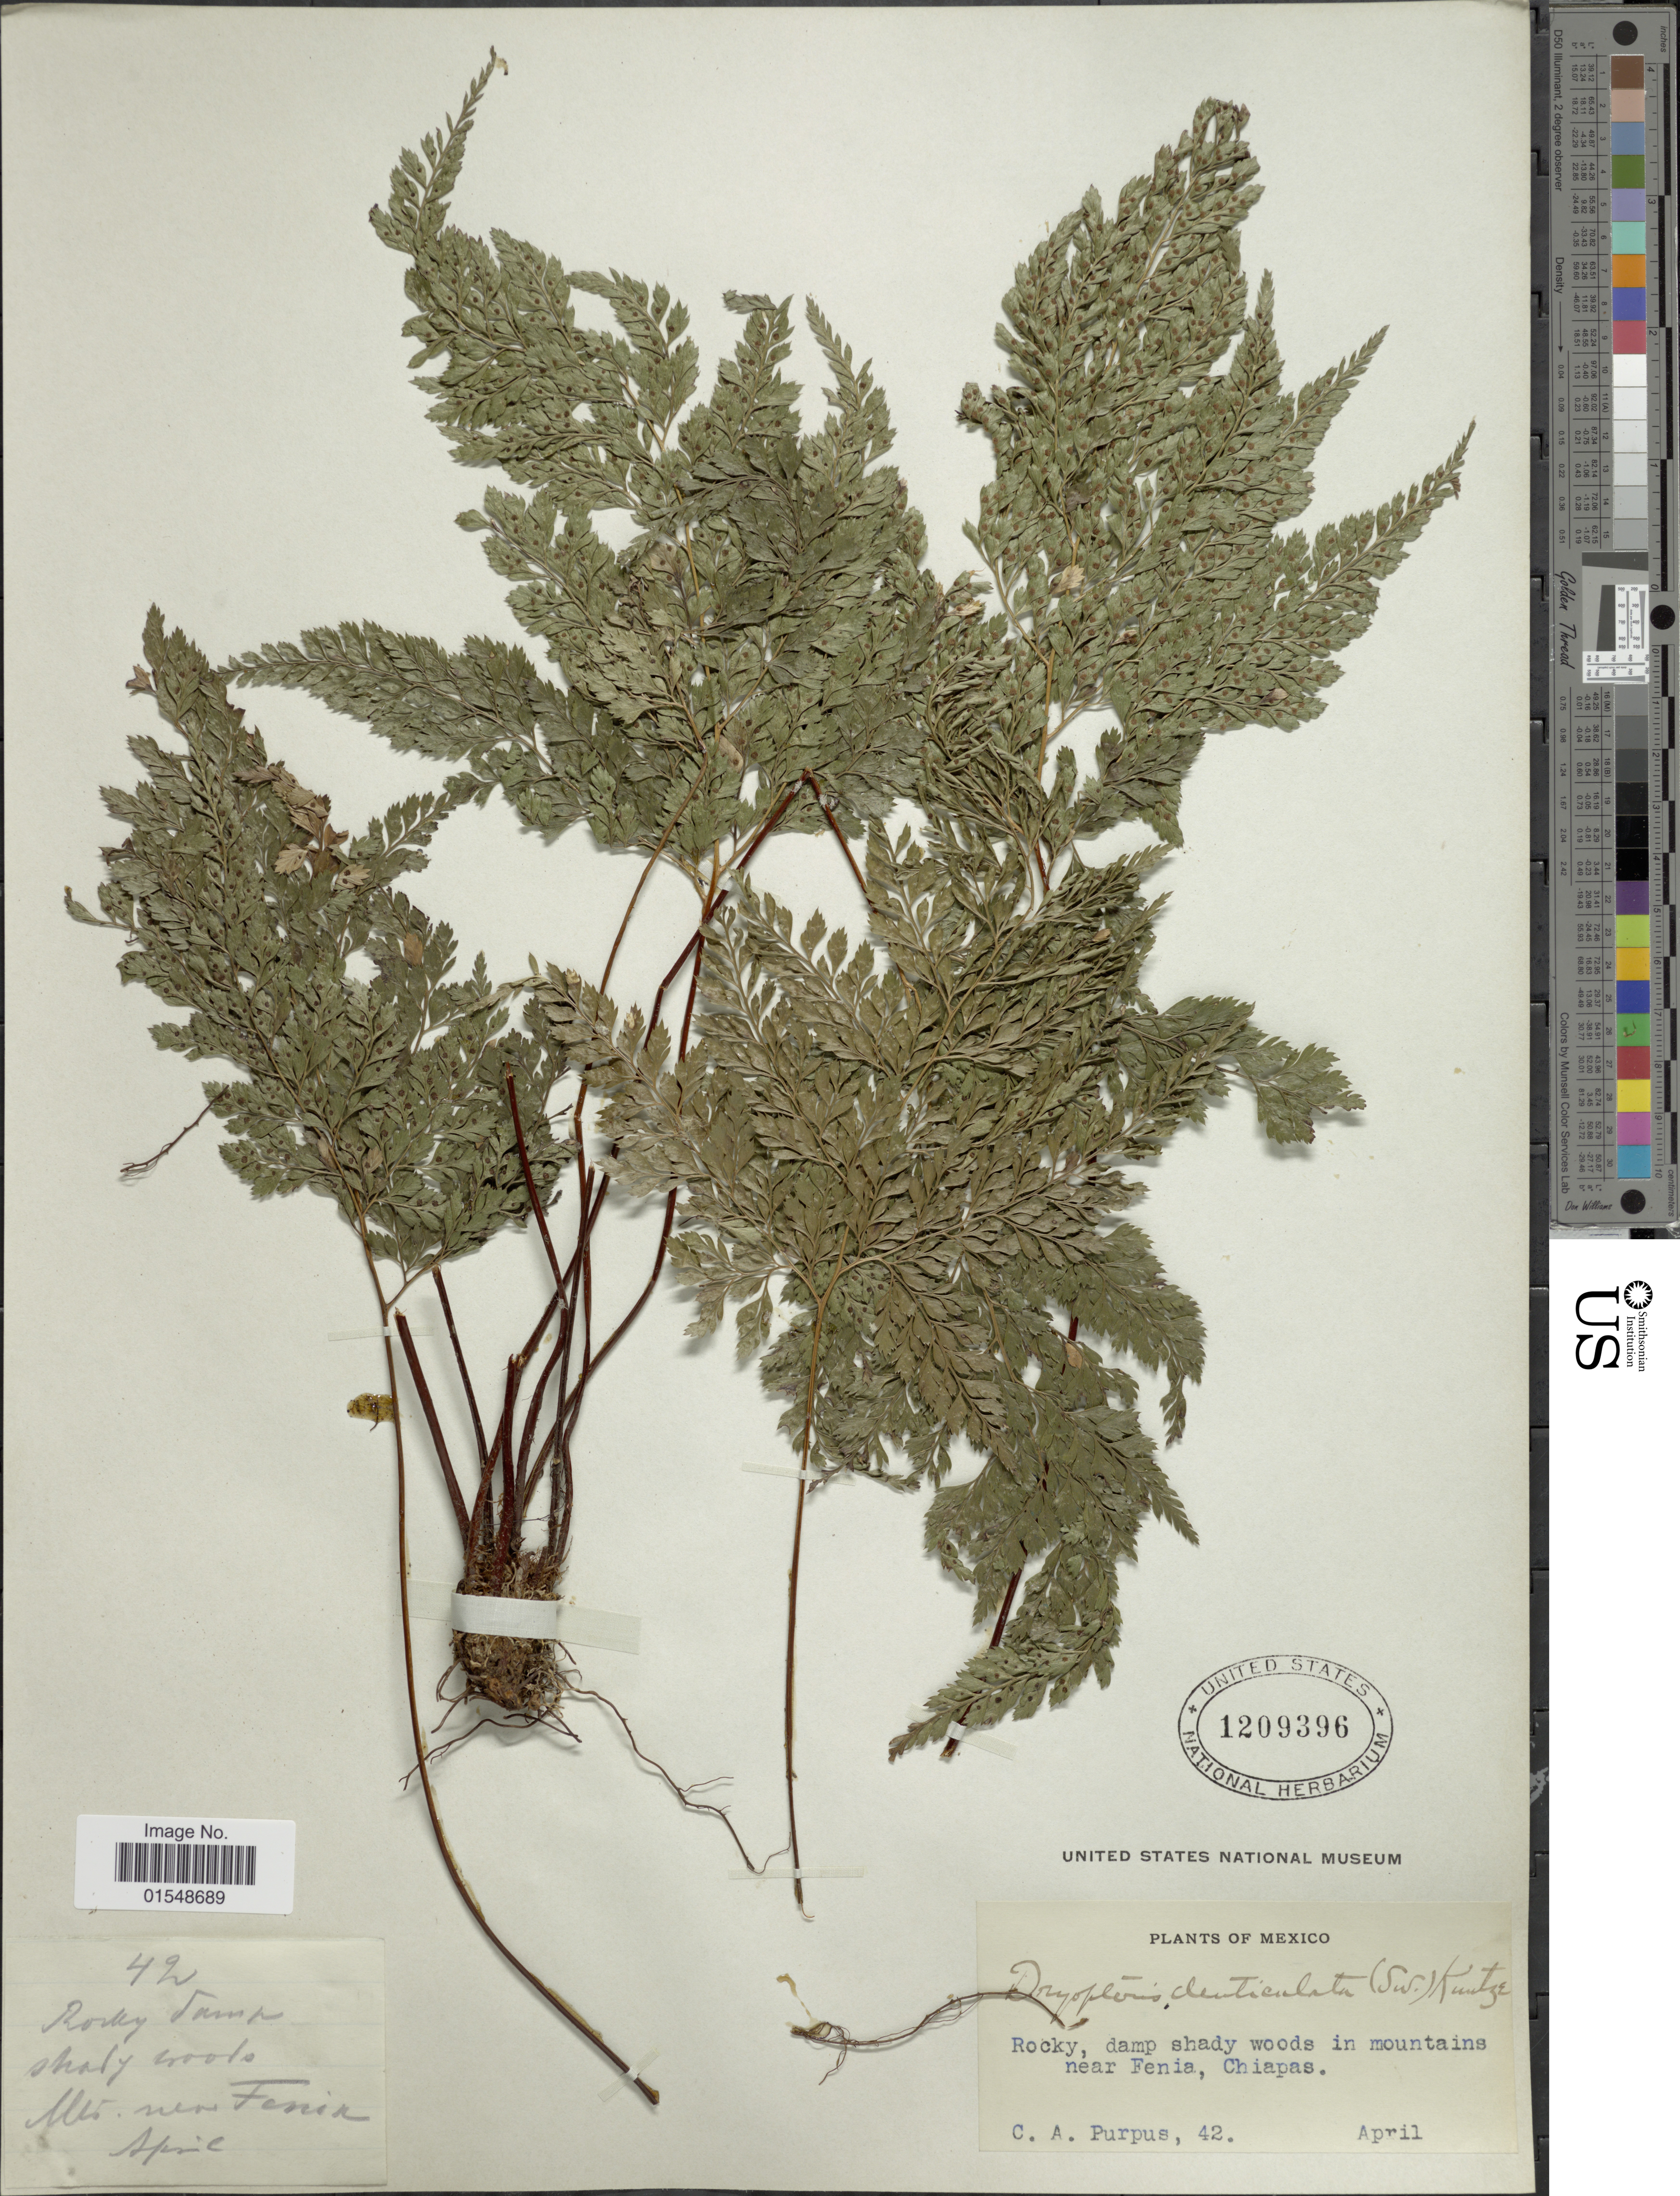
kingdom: Plantae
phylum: Tracheophyta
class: Polypodiopsida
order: Polypodiales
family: Dryopteridaceae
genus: Arachniodes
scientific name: Arachniodes denticulata var. jucunda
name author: (Fée) Lellinger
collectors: C. A. Purpus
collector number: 42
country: Mexico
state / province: Chiapas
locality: In mountains near Fenia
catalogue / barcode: US 1209396